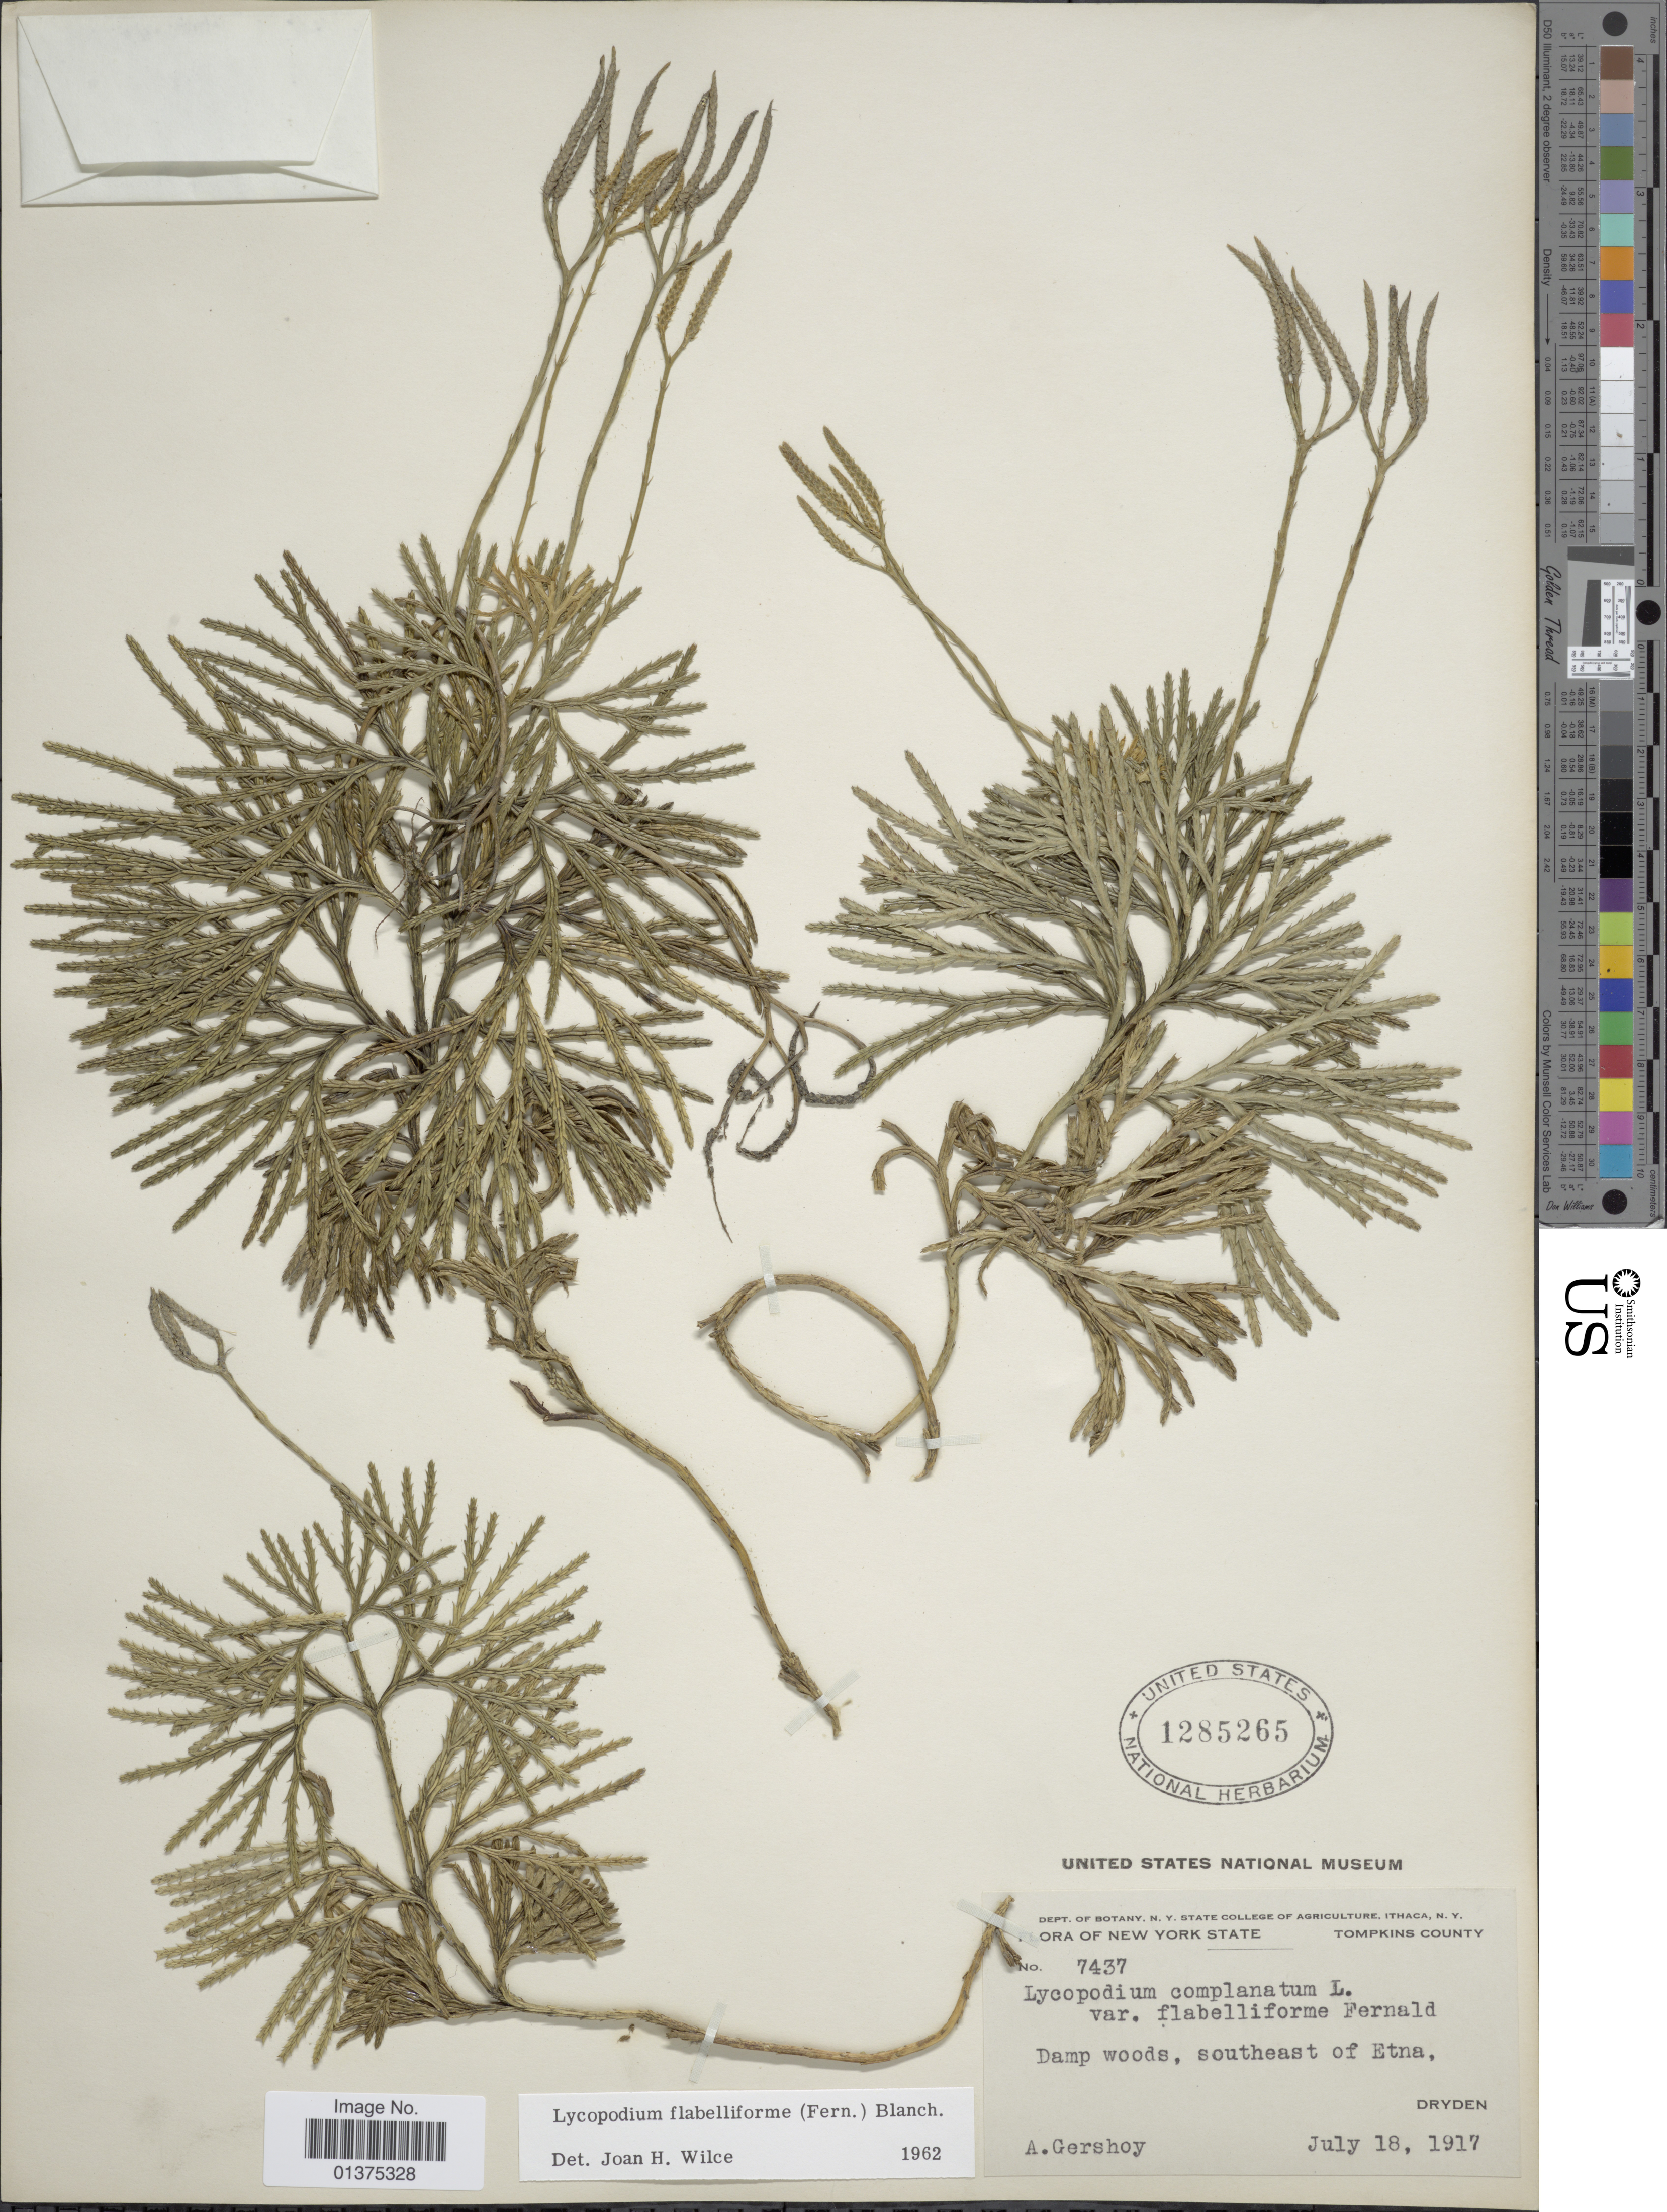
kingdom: Plantae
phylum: Tracheophyta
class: Lycopodiopsida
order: Lycopodiales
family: Lycopodiaceae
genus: Diphasiastrum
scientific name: Diphasiastrum digitatum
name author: (Dill. ex A. Braun) Holub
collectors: A. Gershoy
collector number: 7437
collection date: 1917-07-18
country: United States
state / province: New York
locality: New York State, Tompkins County, Damp woods, southeast of Etna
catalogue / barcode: US 1285265